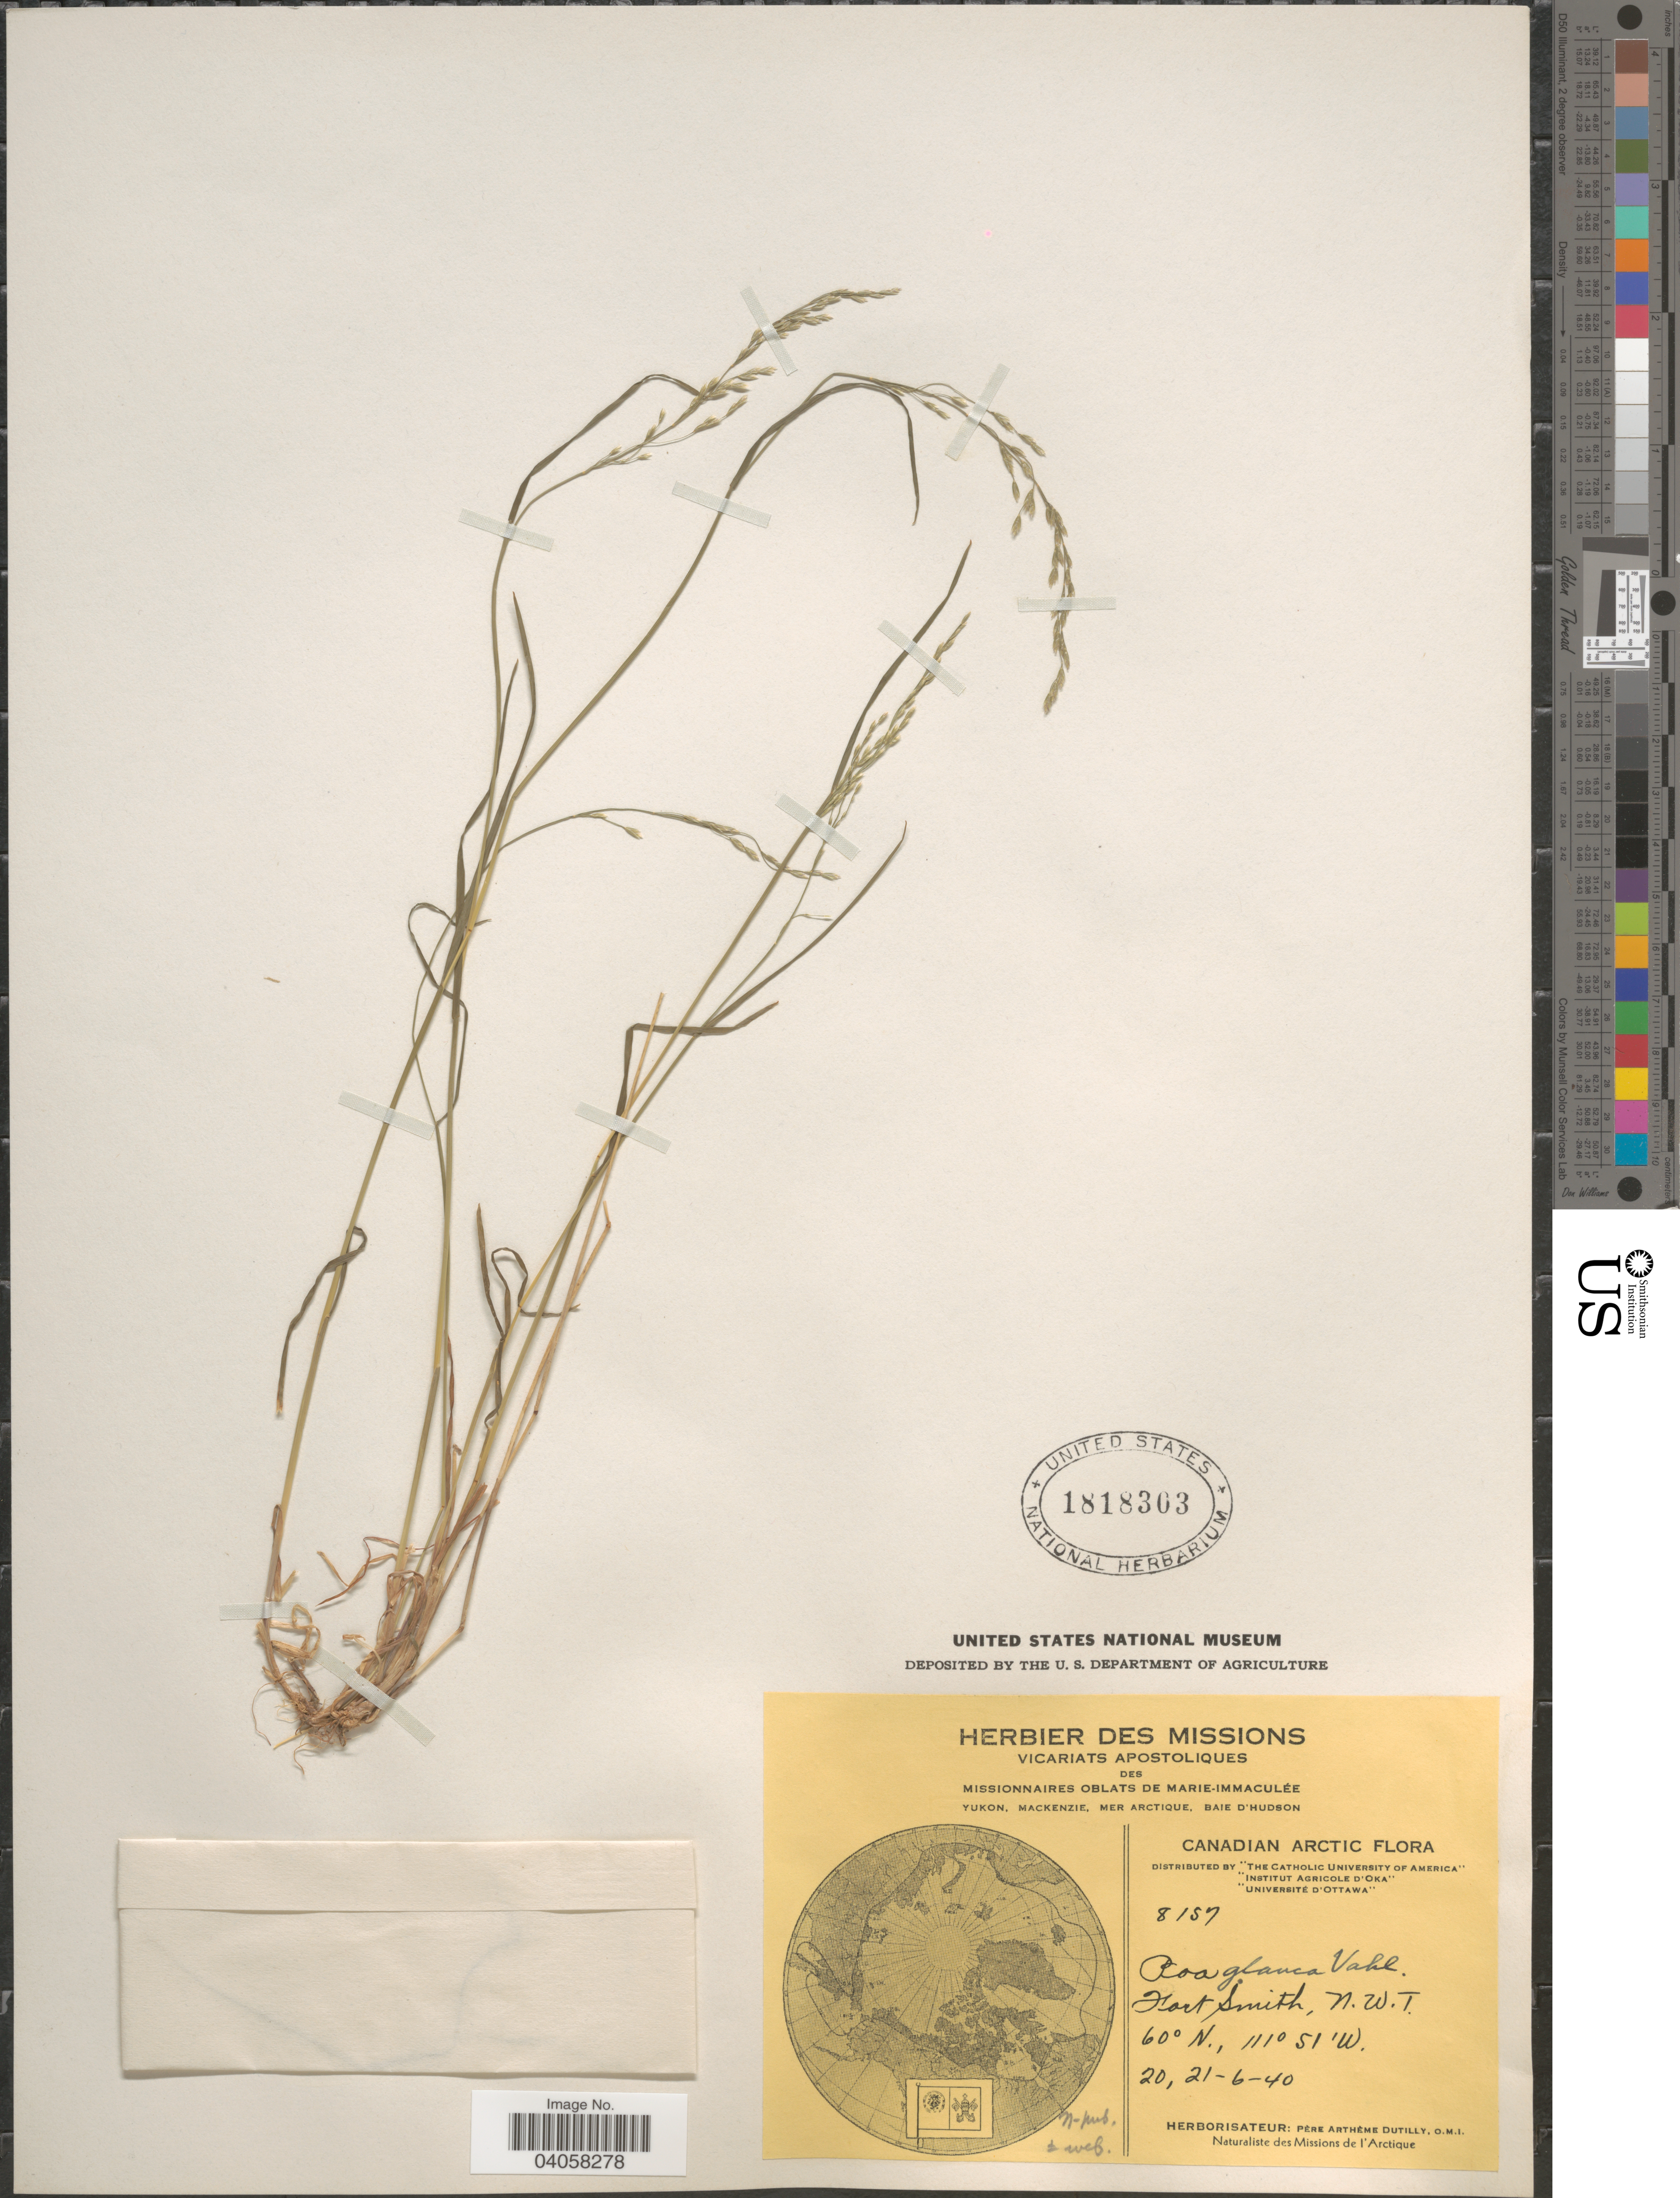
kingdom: Plantae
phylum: Tracheophyta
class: Liliopsida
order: Poales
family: Poaceae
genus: Poa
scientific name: Poa glauca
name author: Vahl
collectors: P. Dutilly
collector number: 8157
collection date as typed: Transcribed d/m/y: 20/6/40 to 21/6/40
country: Canada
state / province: Northwest Territories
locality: Canadian Arctic. Fort Smith.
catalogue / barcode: US 1818303